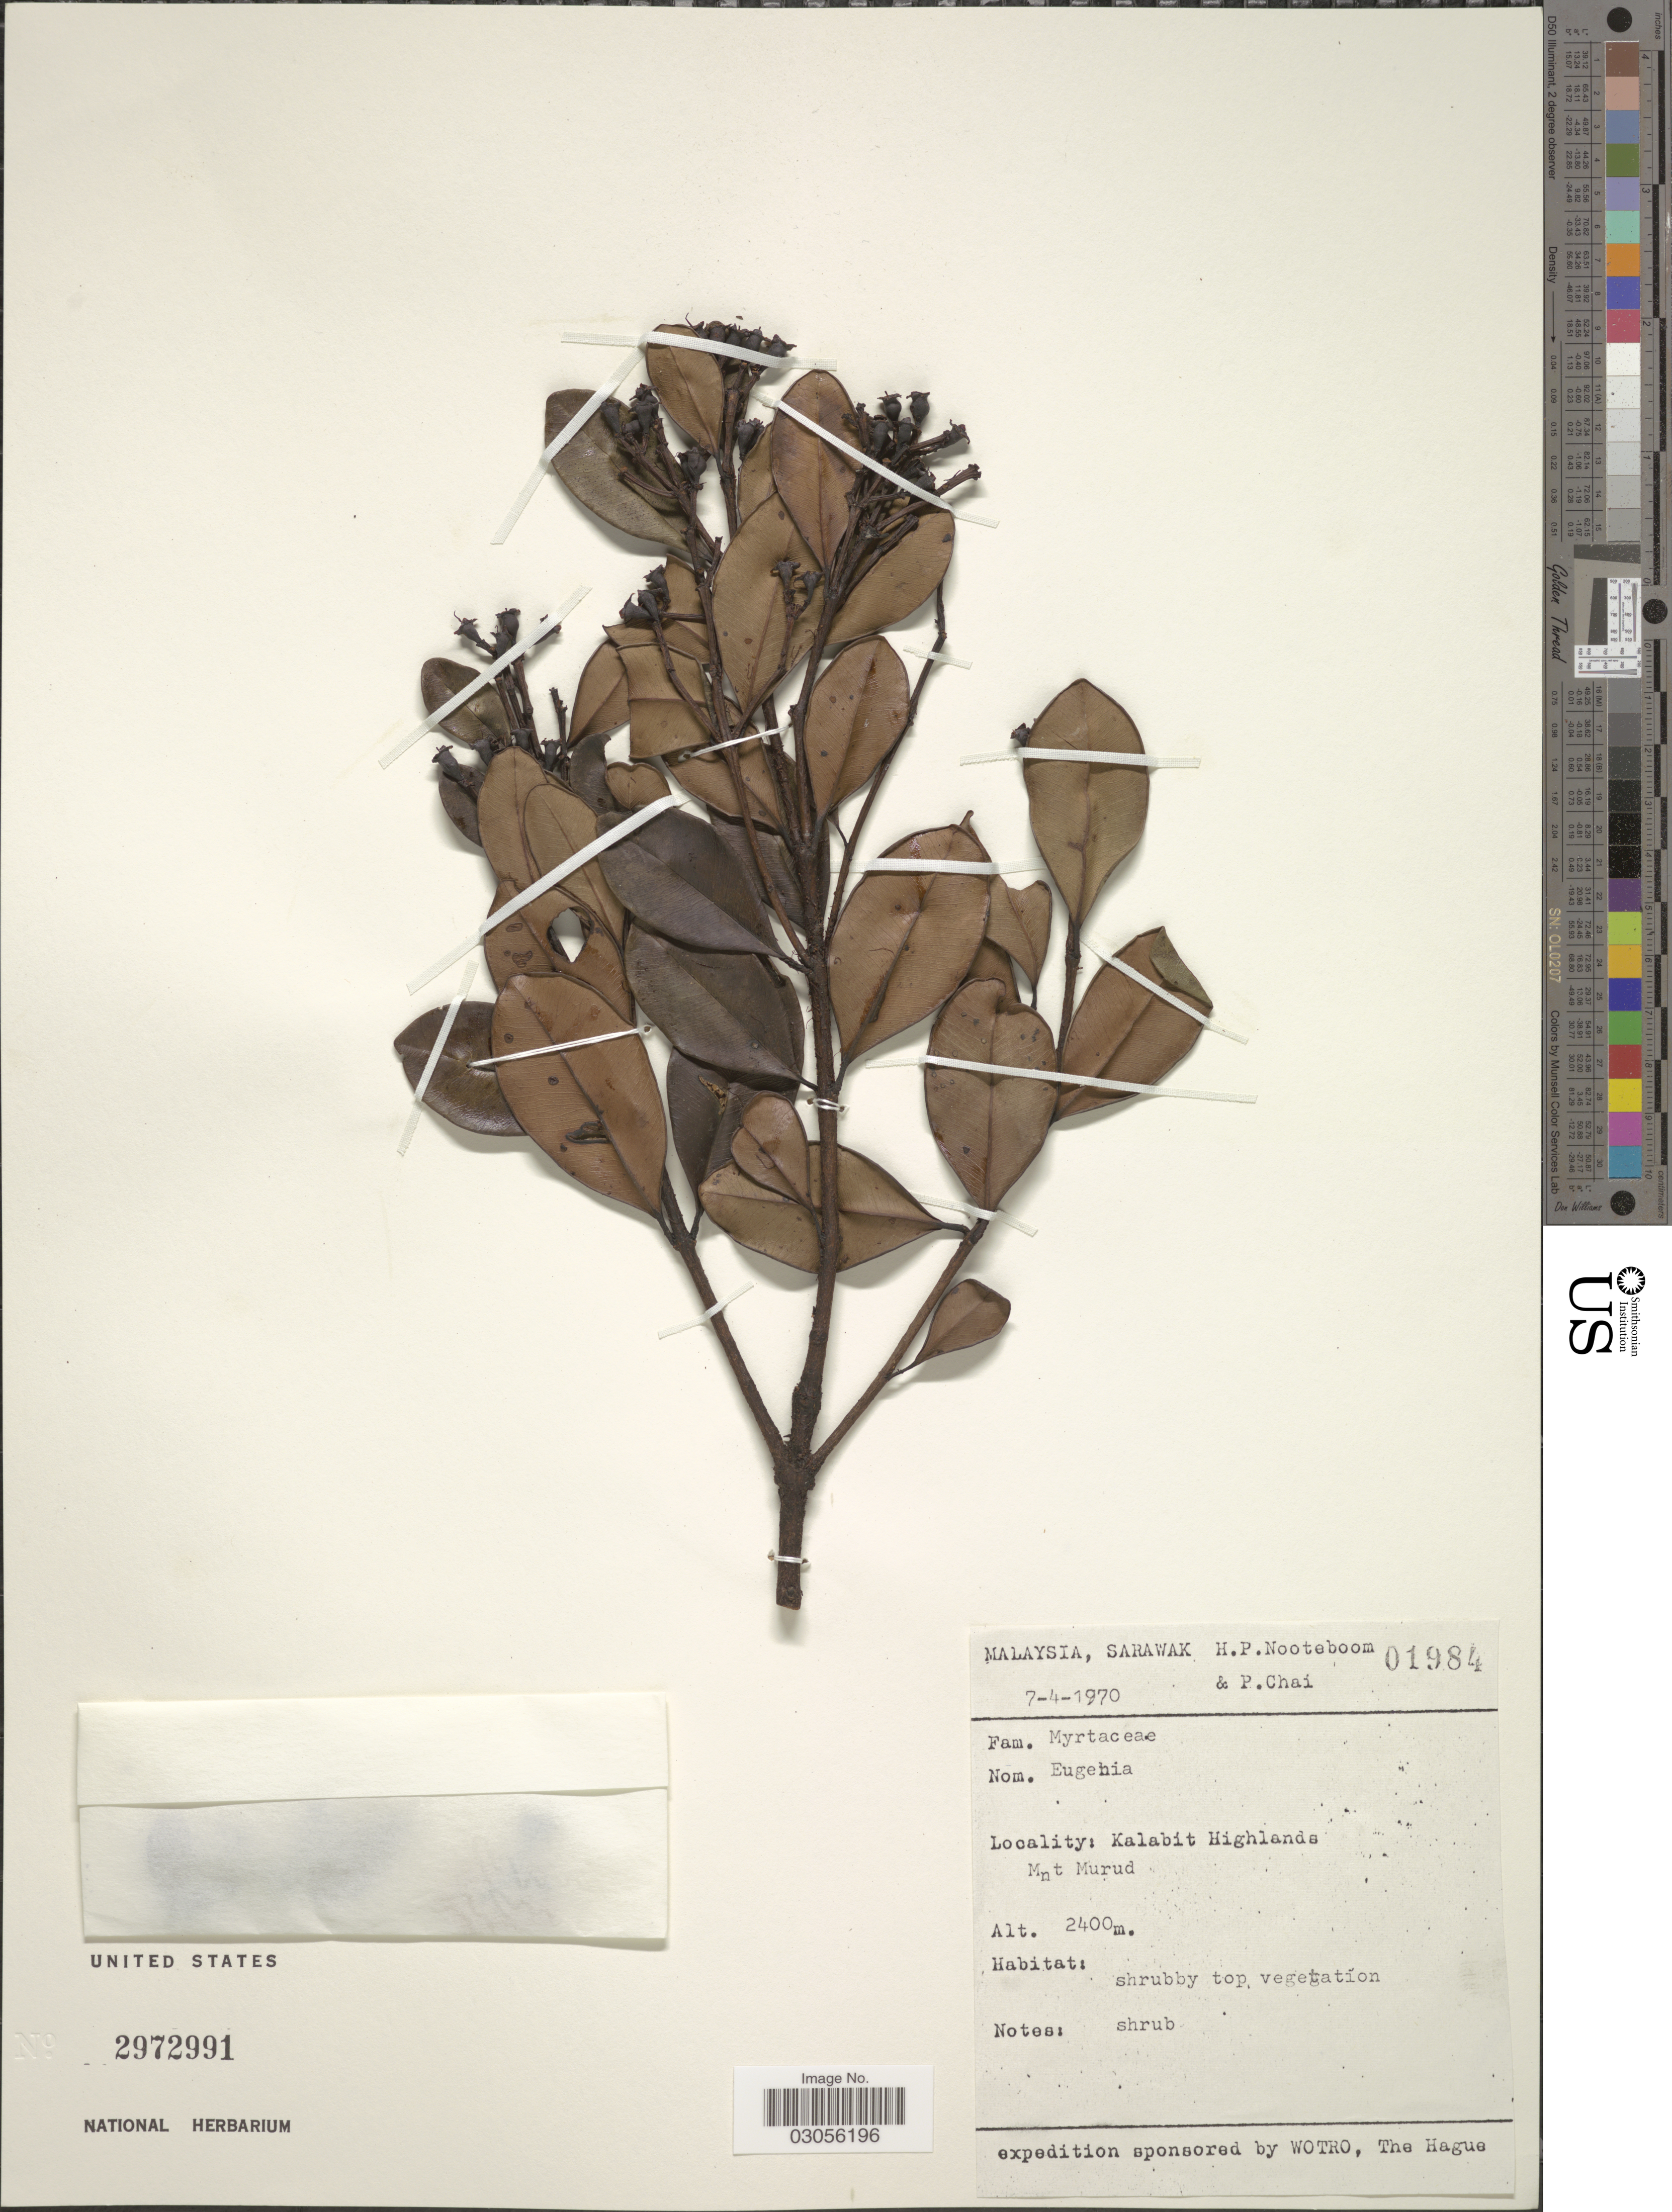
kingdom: Plantae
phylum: Tracheophyta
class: Magnoliopsida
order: Myrtales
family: Myrtaceae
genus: Syzygium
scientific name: Syzygium kinabaluense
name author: (Stapf) Merr. & L.M. Perry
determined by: Beaman, J. H., Curator (MSC), Michigan State University (UNITED STATES)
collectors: H. P. Nooteboom & P. Chai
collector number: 01984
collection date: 1970-04-07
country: Malaysia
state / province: Sarawak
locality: Kalabit Highlands. Mnt Murud.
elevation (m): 2400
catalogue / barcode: US 2972991